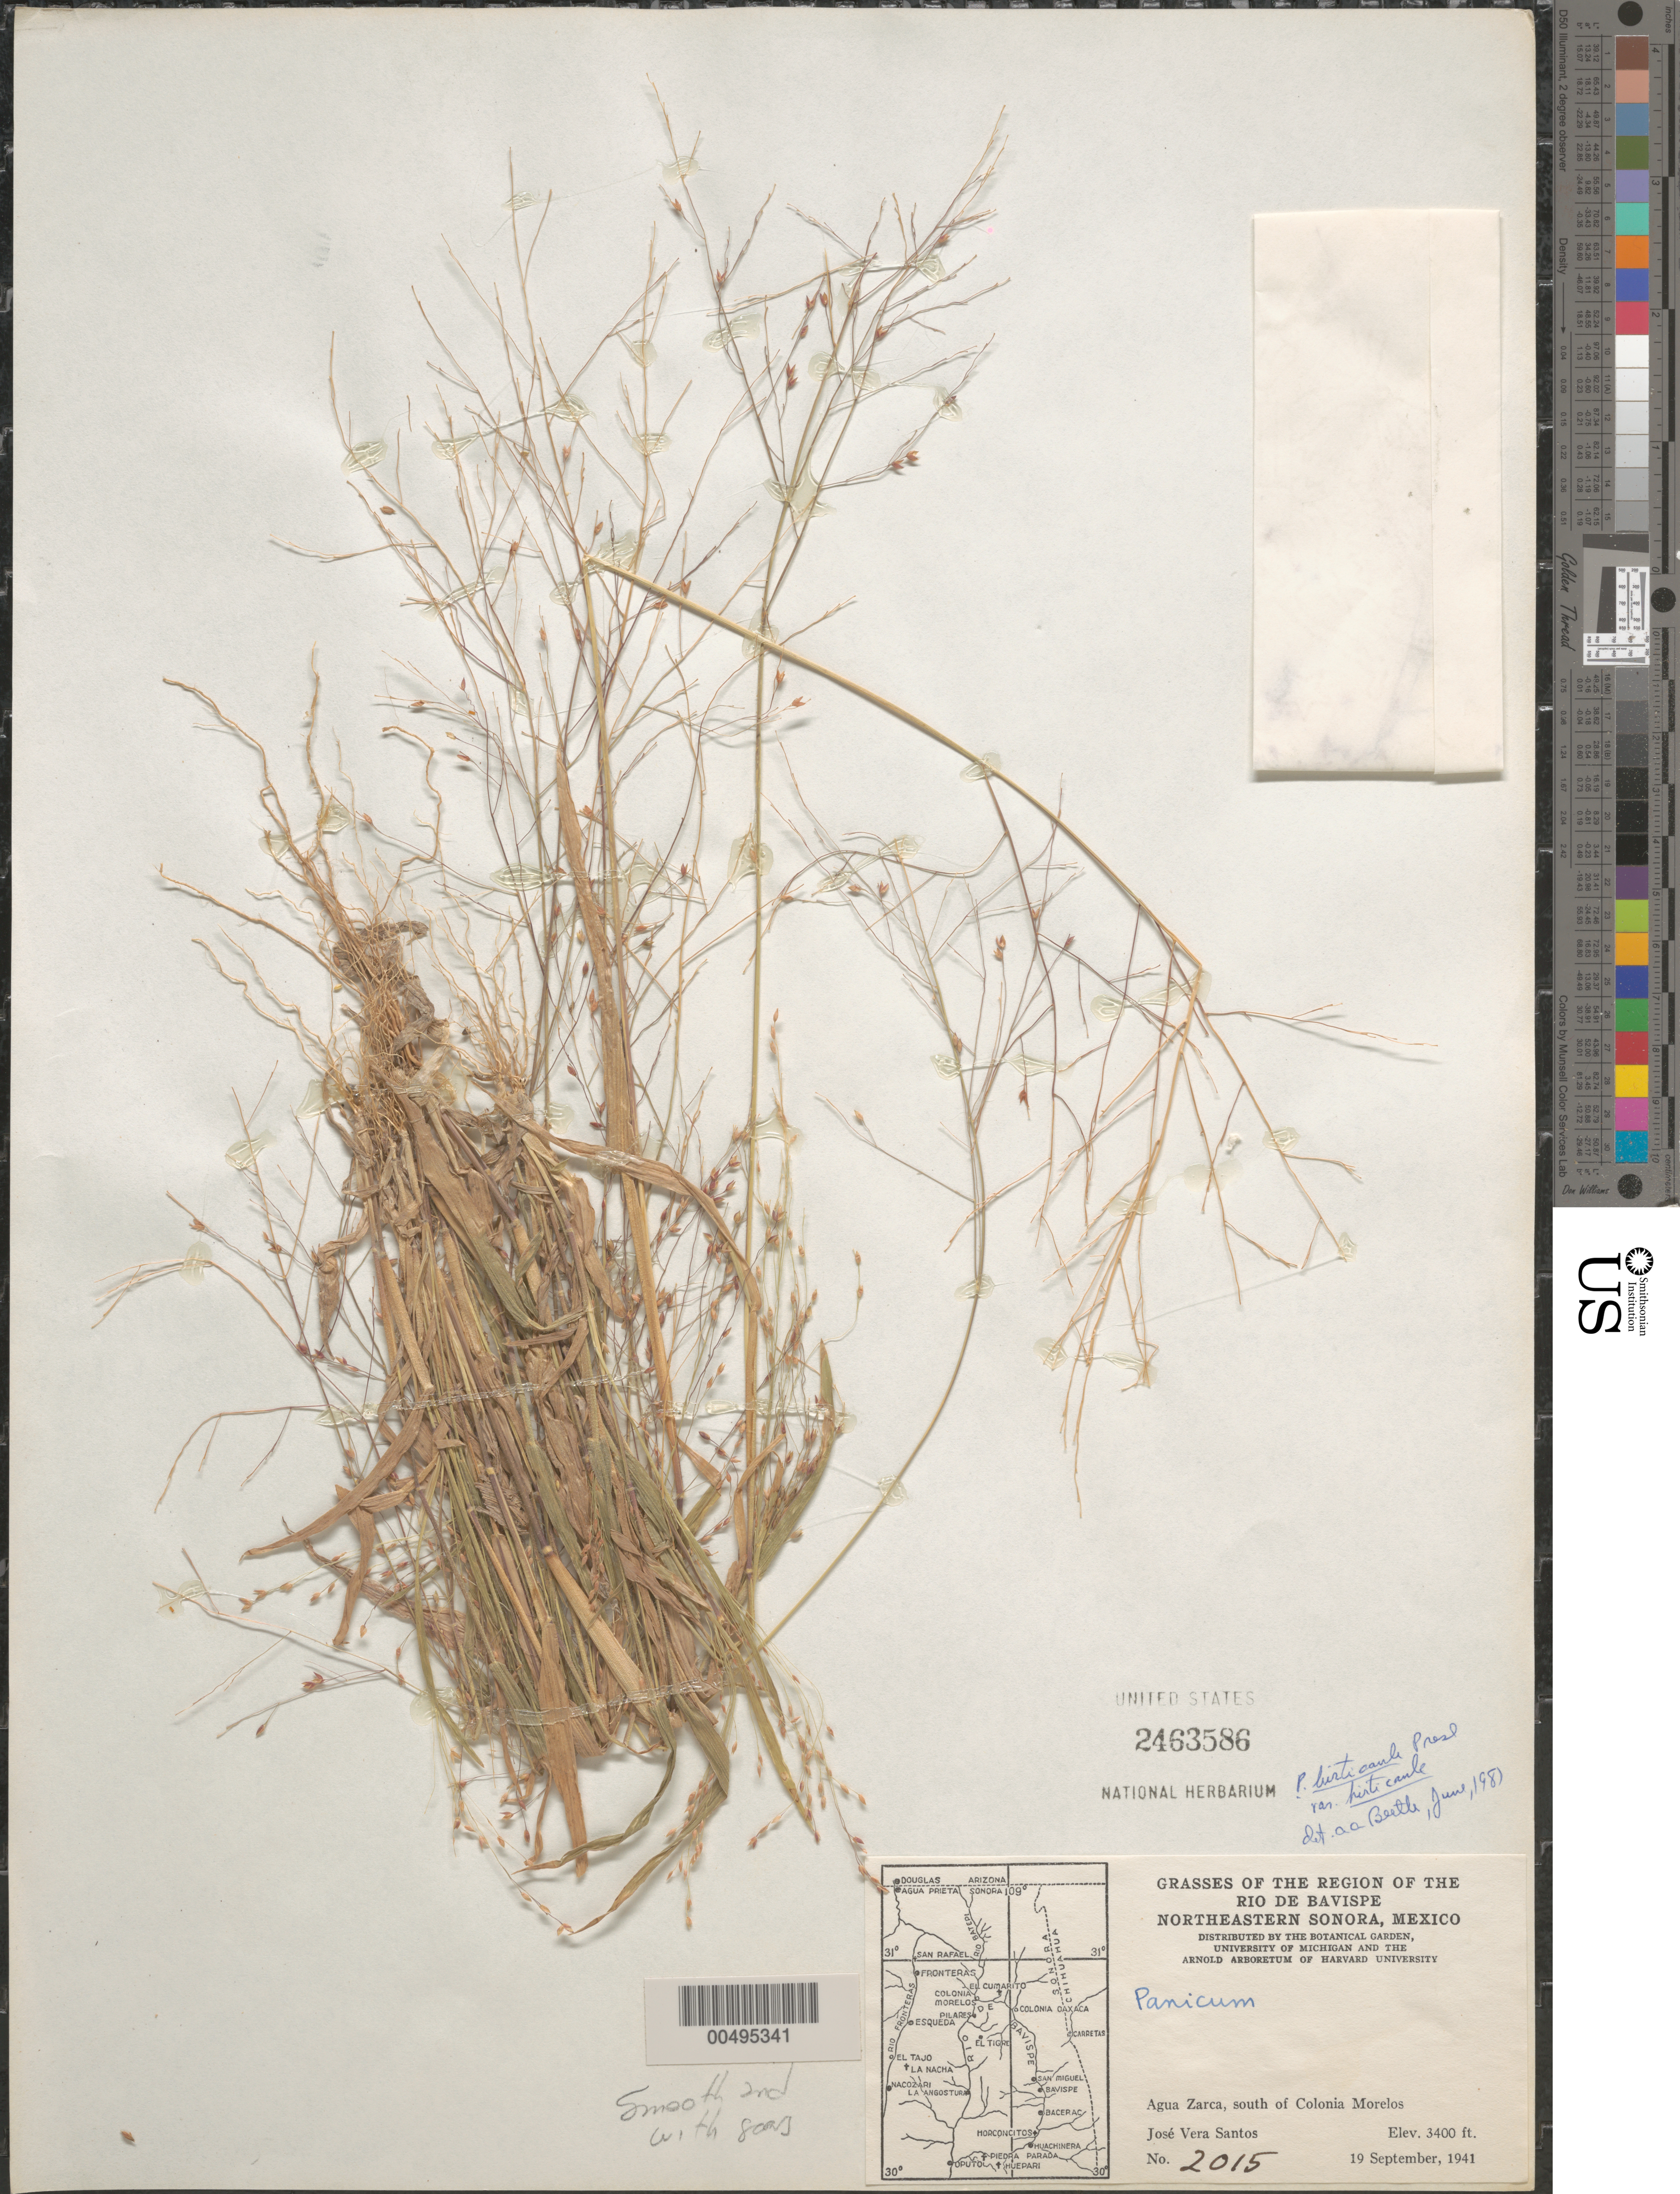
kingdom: Plantae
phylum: Tracheophyta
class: Liliopsida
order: Poales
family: Poaceae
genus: Panicum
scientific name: Panicum hirticaule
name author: J. Presl in C. Presl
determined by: Beetle, Alan A.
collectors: J. V. Santos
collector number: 2015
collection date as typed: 19 Sep 1941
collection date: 1941-09-19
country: Mexico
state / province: Sonora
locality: Region of the Rio de Bavispe, NE Sonora, Agua Zarca, S of Colonia Morelos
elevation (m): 1036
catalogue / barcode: US 2463586